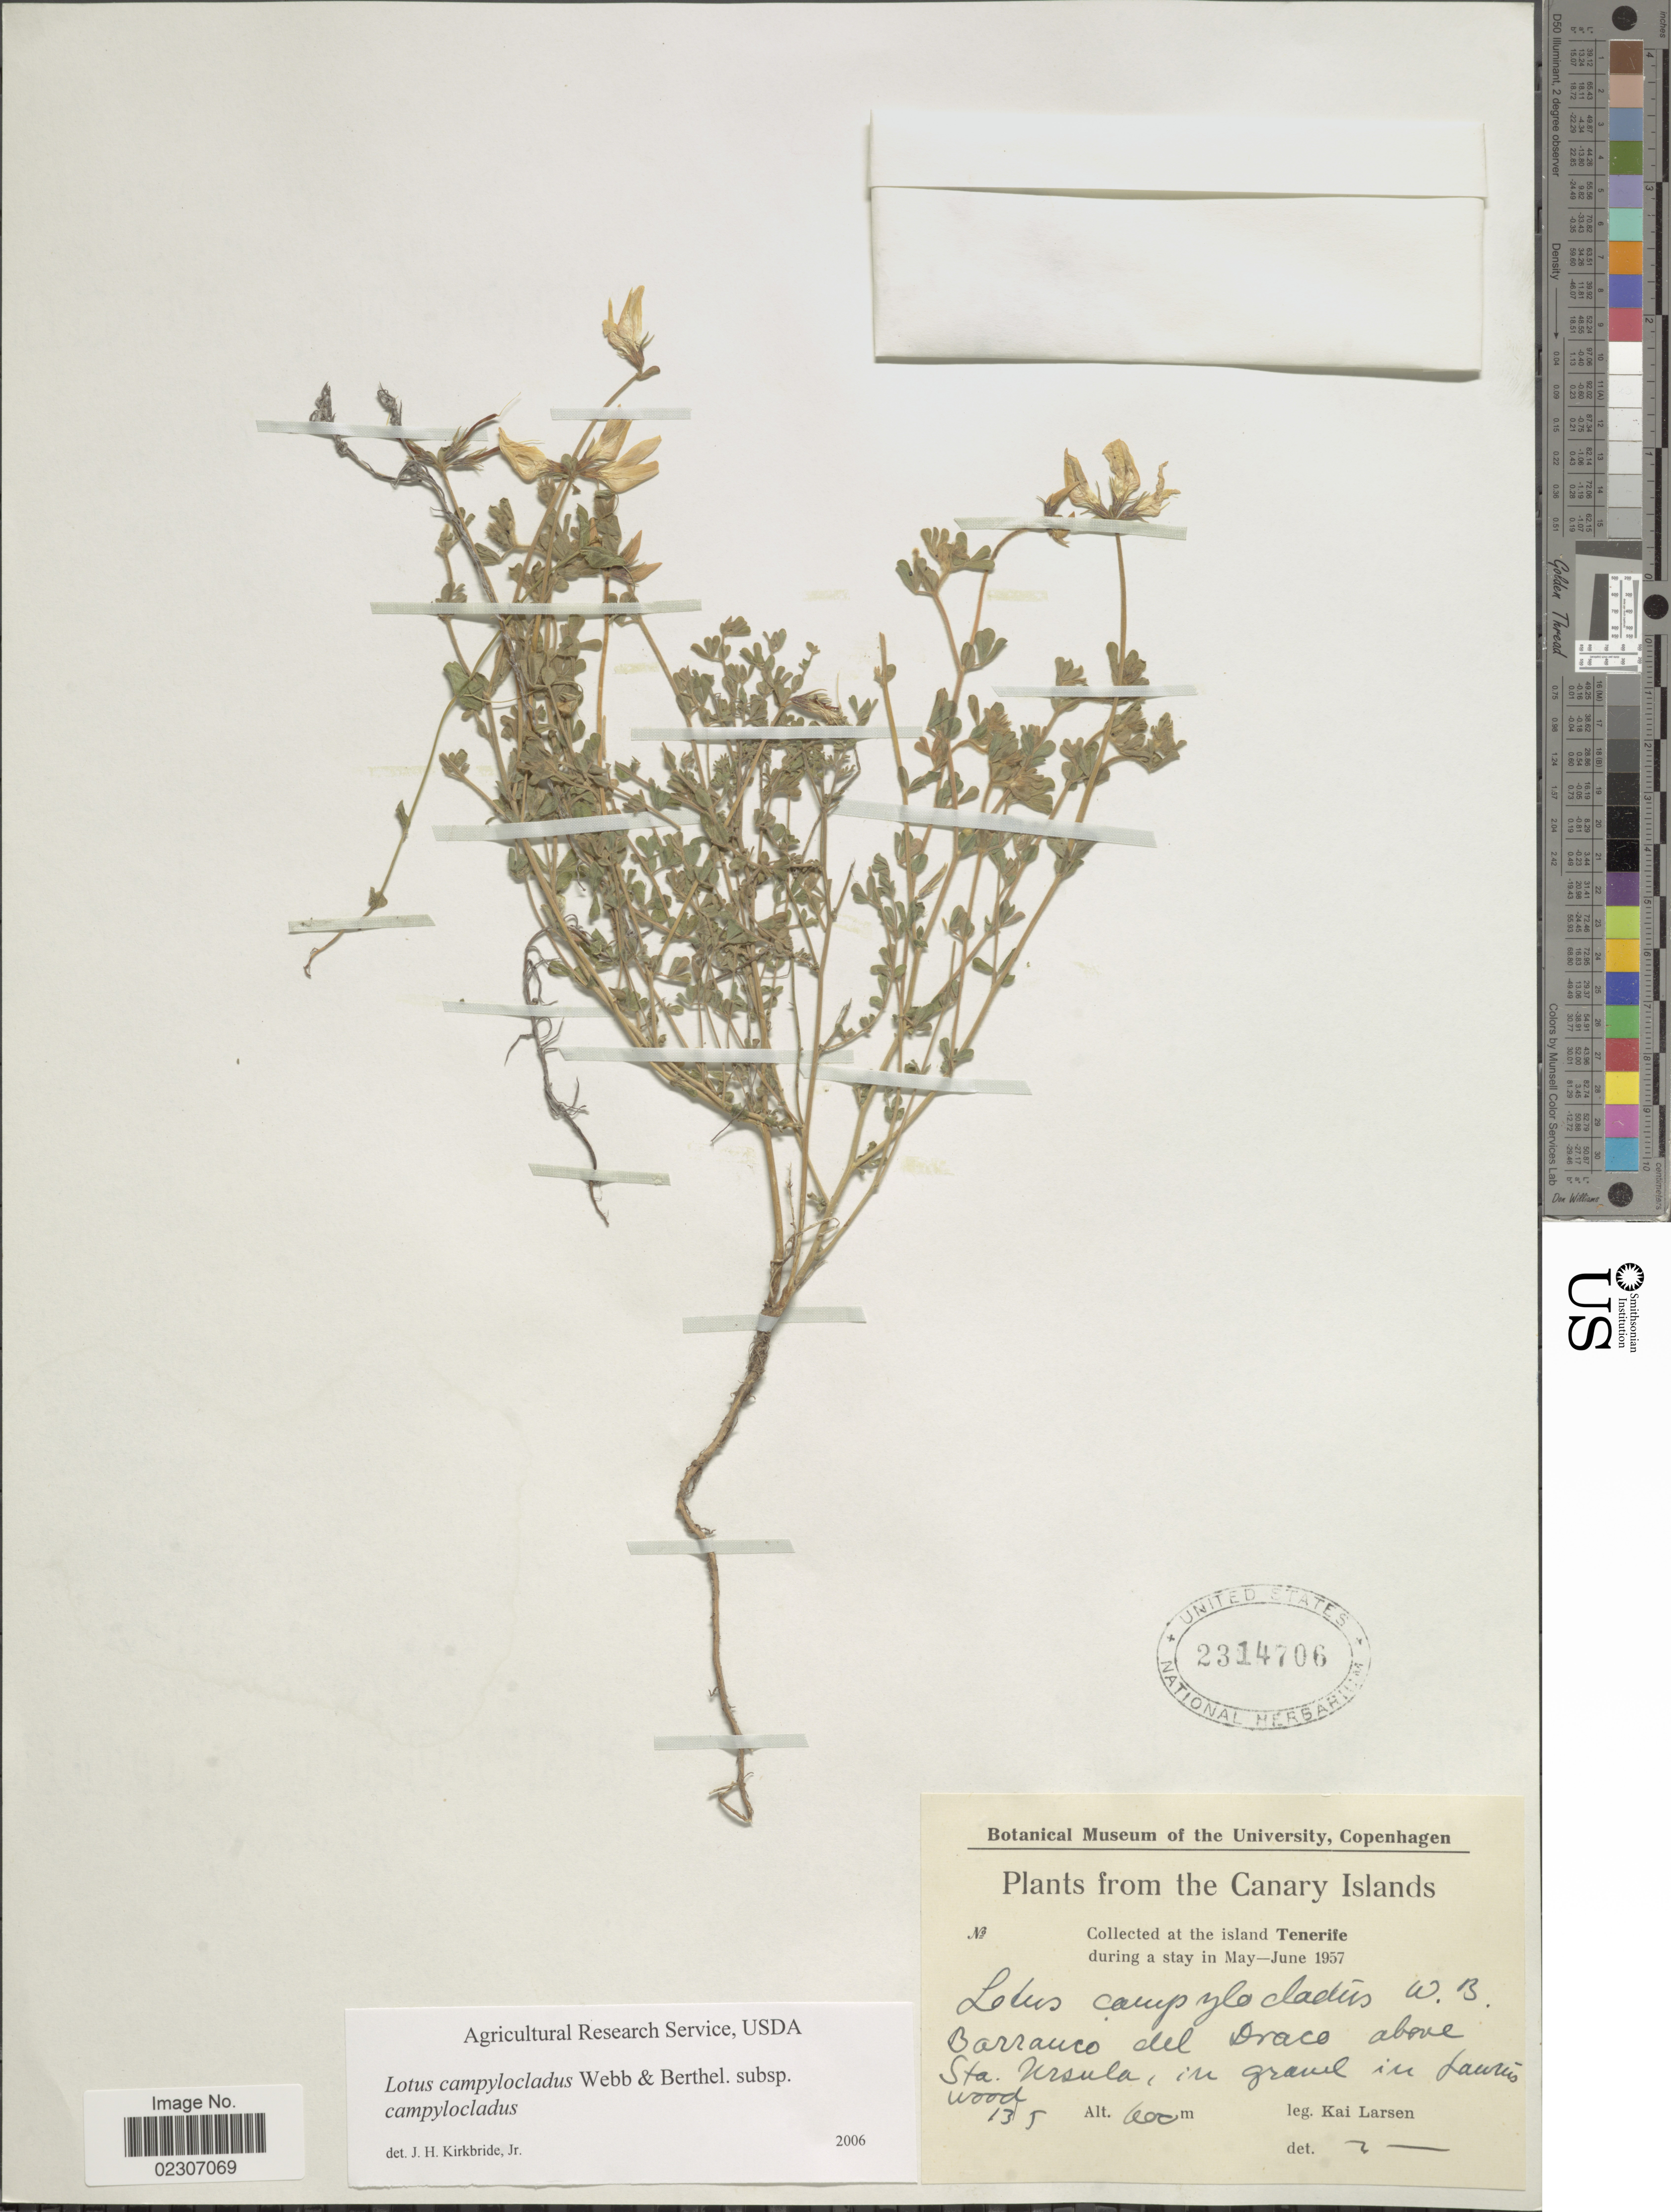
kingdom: Plantae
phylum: Tracheophyta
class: Magnoliopsida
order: Fabales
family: Fabaceae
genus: Lotus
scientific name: Lotus campylocladus subsp. campylocladus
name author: Webb & Berthel.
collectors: K. Larsen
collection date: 1957-05-13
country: Spain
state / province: Canarias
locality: The Canary Islands, at the island Tenerife, Barranco del Draco above Sta Ursula, in gravel in Laurús wood.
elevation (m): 600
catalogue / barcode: US 2314706